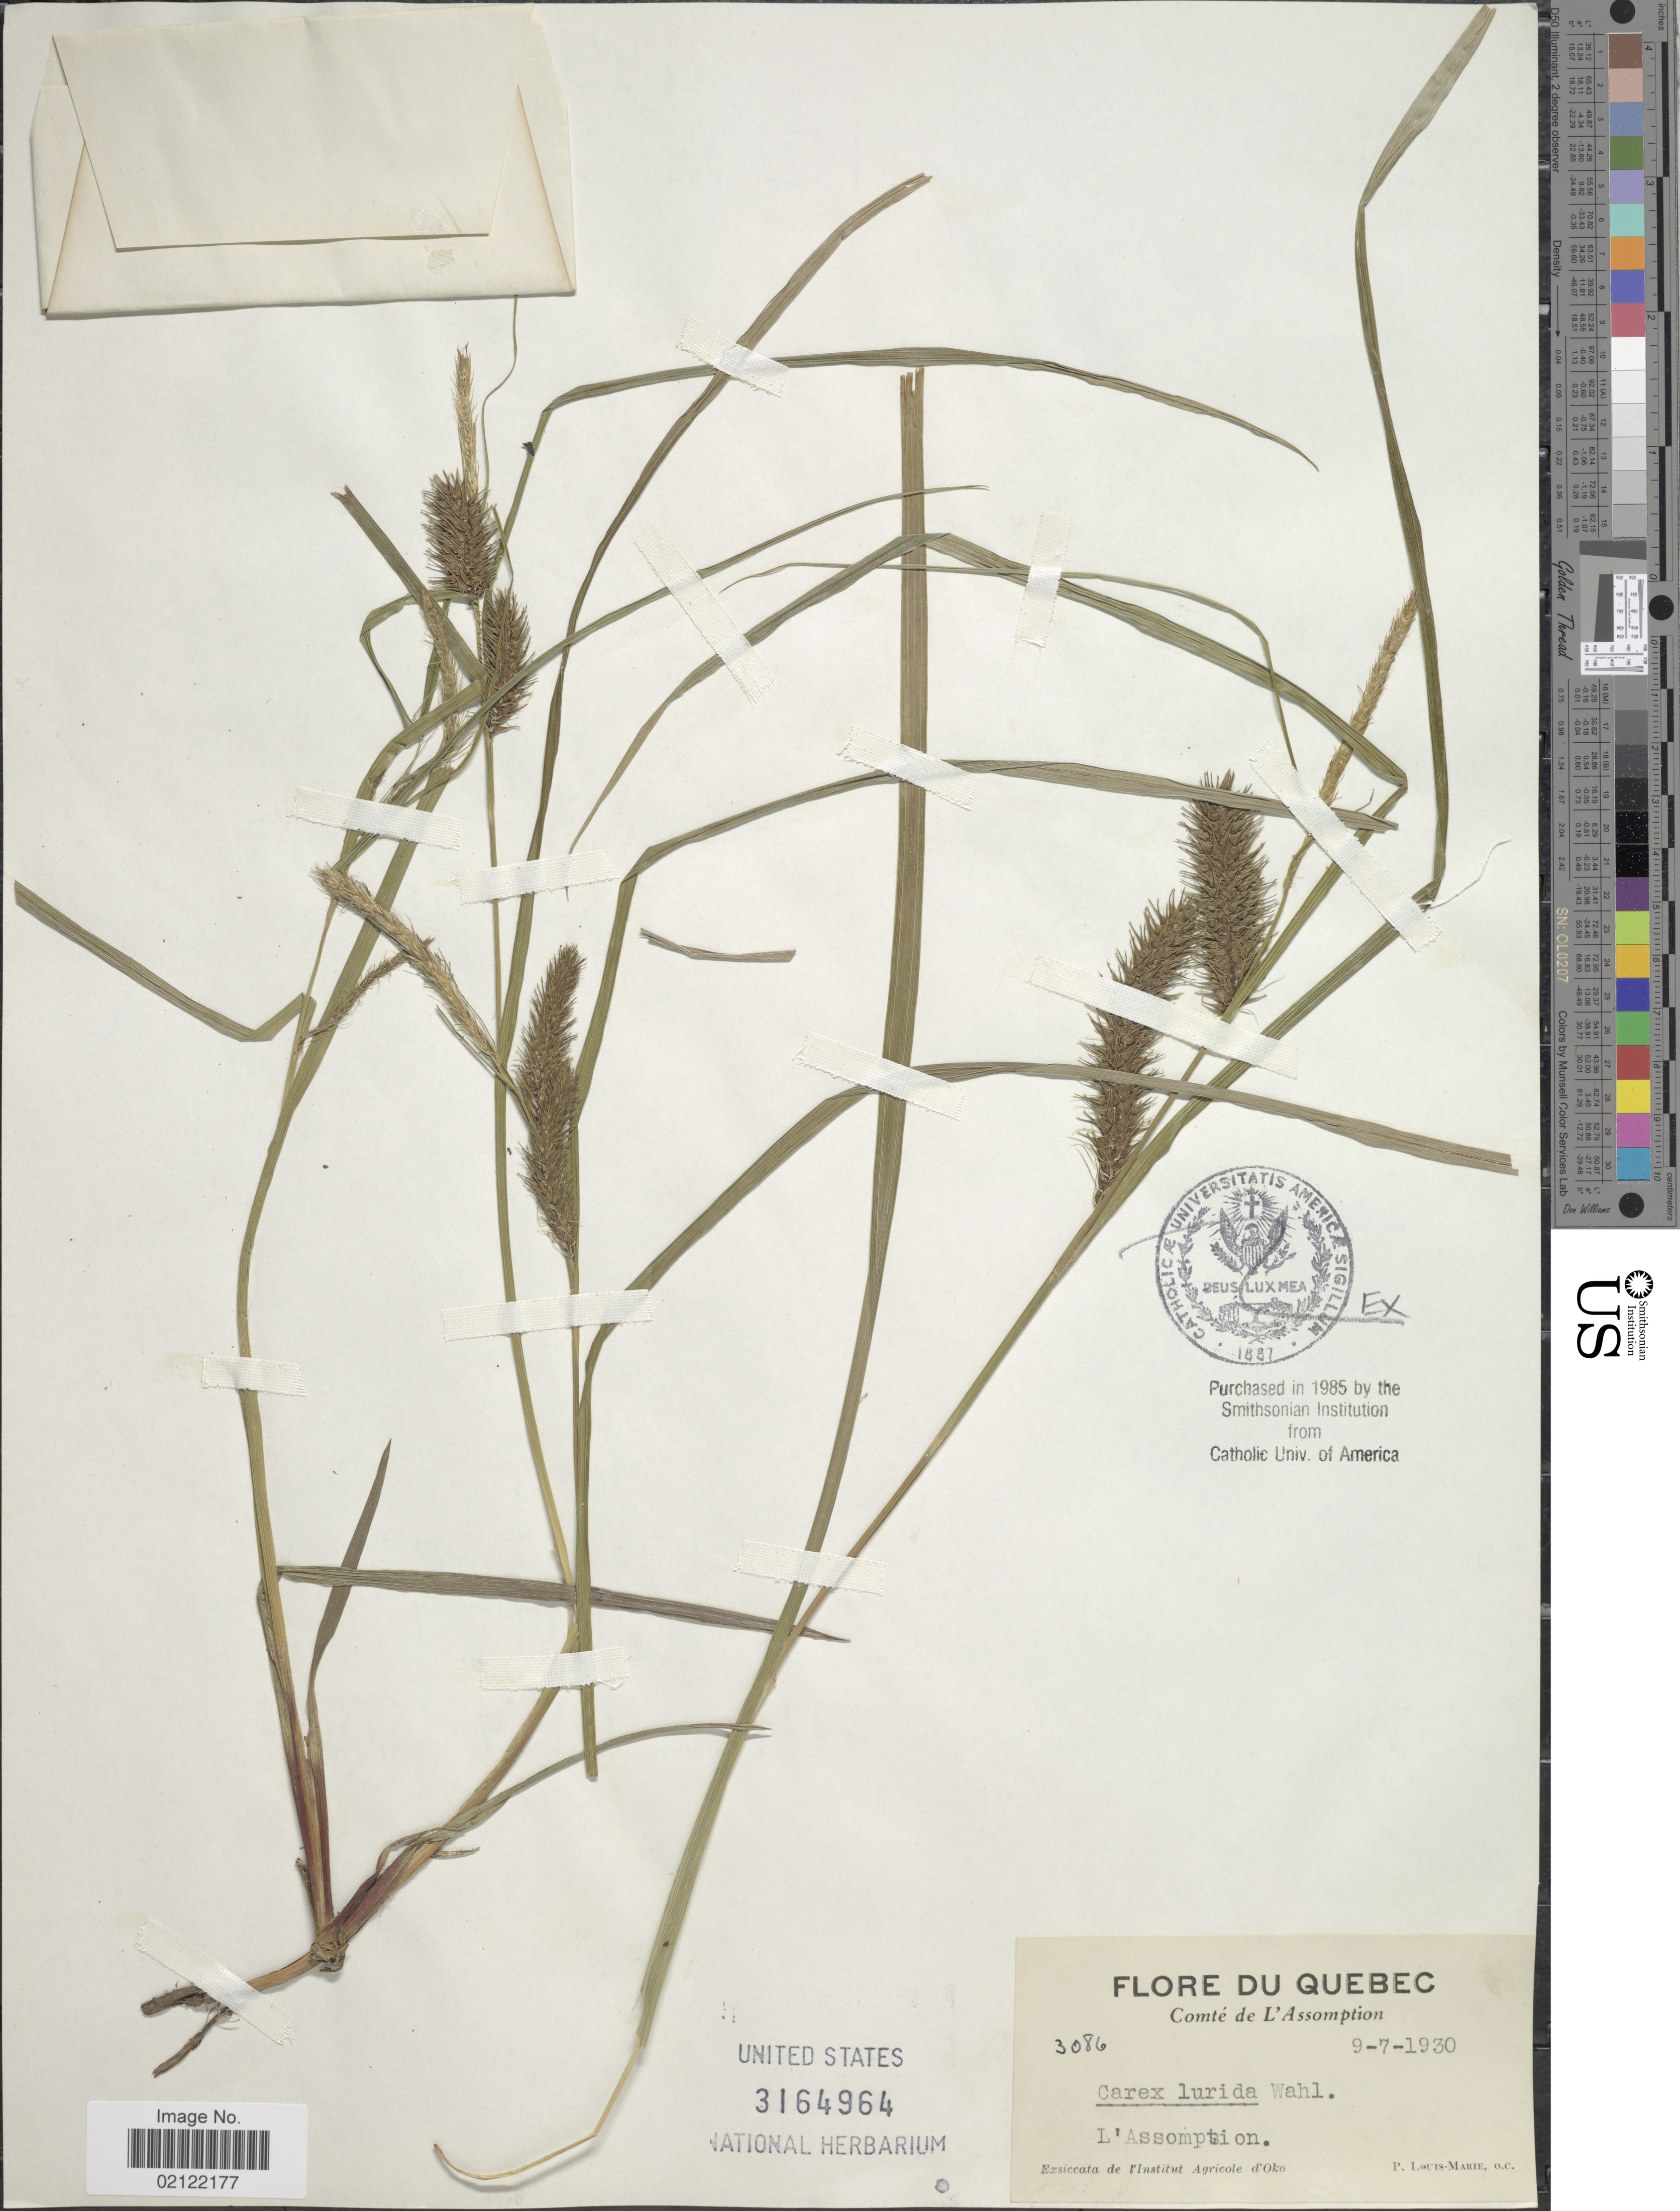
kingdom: Plantae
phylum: Tracheophyta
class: Liliopsida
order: Poales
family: Cyperaceae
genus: Carex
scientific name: Carex lurida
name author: Wahlenb.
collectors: L.-M. LaLonde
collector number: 3086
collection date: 1930-07-09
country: Canada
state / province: Quebec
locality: Comte de L'Assomption.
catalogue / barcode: US 3164964